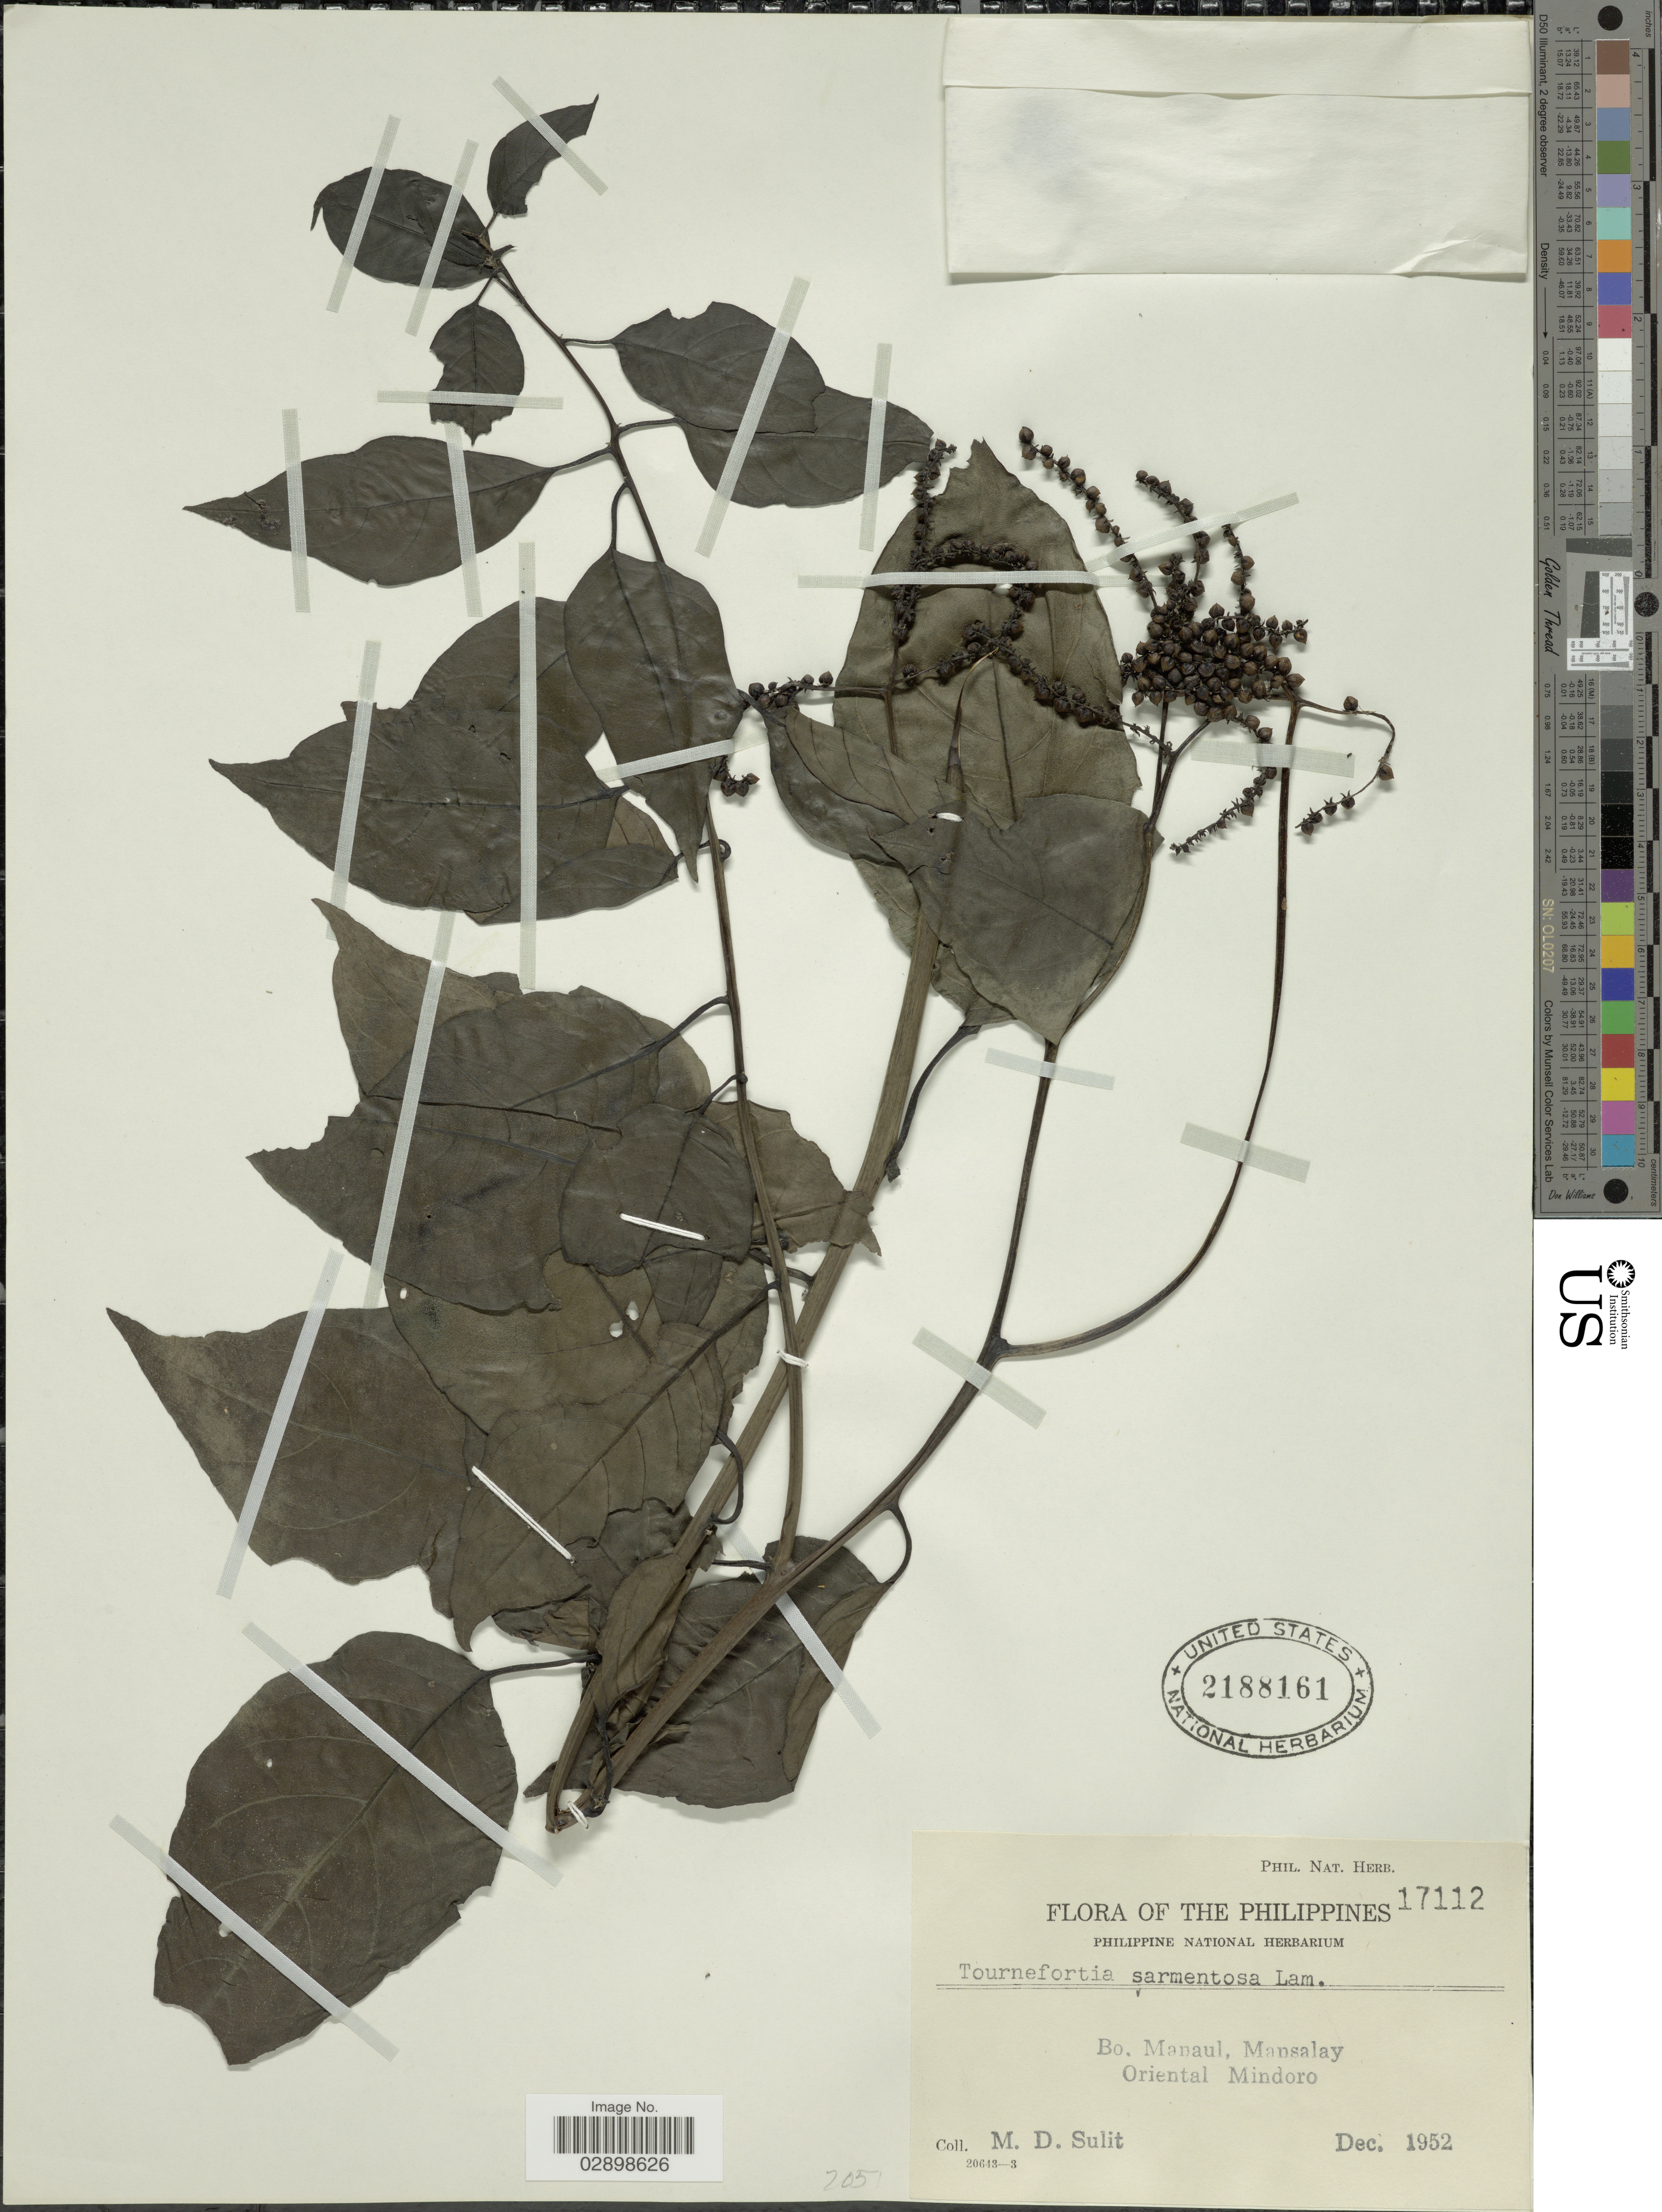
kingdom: Plantae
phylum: Tracheophyta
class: Magnoliopsida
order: Boraginales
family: Heliotropiaceae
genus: Tournefortia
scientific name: Tournefortia sarmentosa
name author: Lam.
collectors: M. Sulit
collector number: Phil. Nat. Herb. 17112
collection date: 1952-12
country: Philippines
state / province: Mimaropa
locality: Bo. Manaul, Mansalay. Oriental Mindoro.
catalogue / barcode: US 2188161